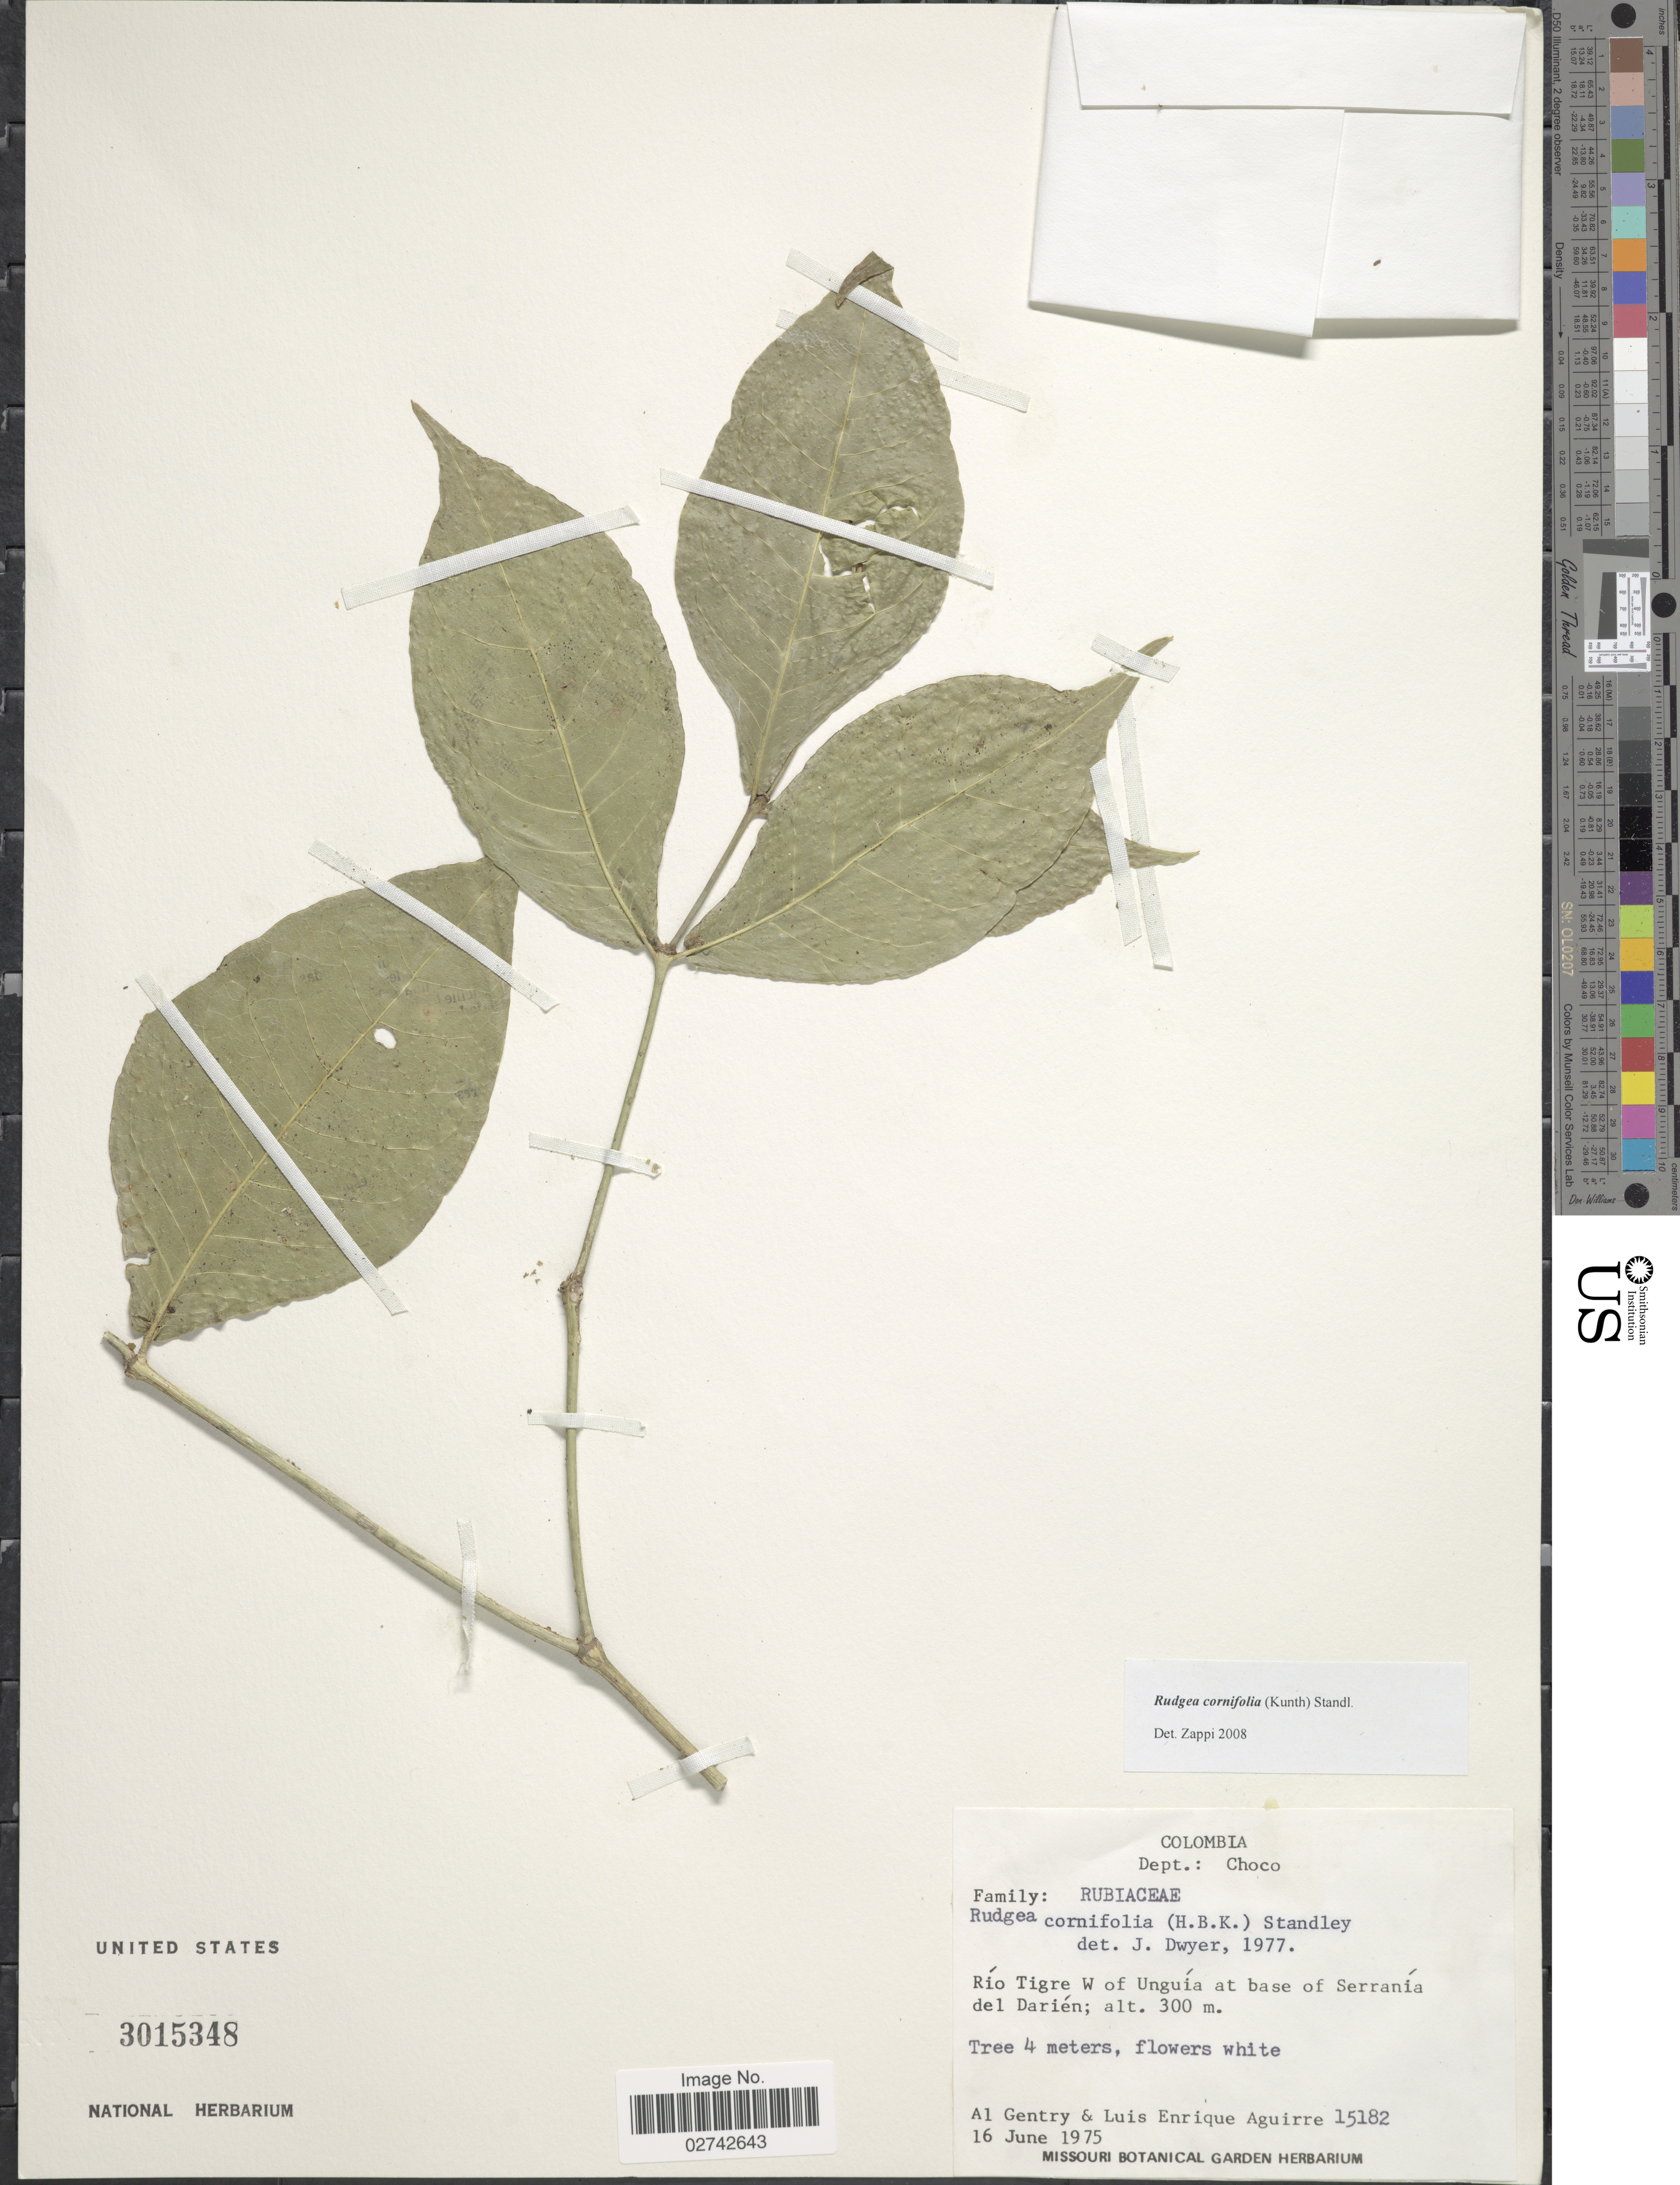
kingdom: Plantae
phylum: Tracheophyta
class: Magnoliopsida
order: Gentianales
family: Rubiaceae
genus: Rudgea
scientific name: Rudgea cornifolia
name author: (Kunth ex Roem. & Schult.) Standl.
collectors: A. H. Gentry & L. Aguirre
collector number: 15182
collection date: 1975-06-16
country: Colombia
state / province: Chocó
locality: Dept. Choco: Rio Tigre W of Unguia at base of Serrania del Darien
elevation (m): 300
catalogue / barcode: US 3015348